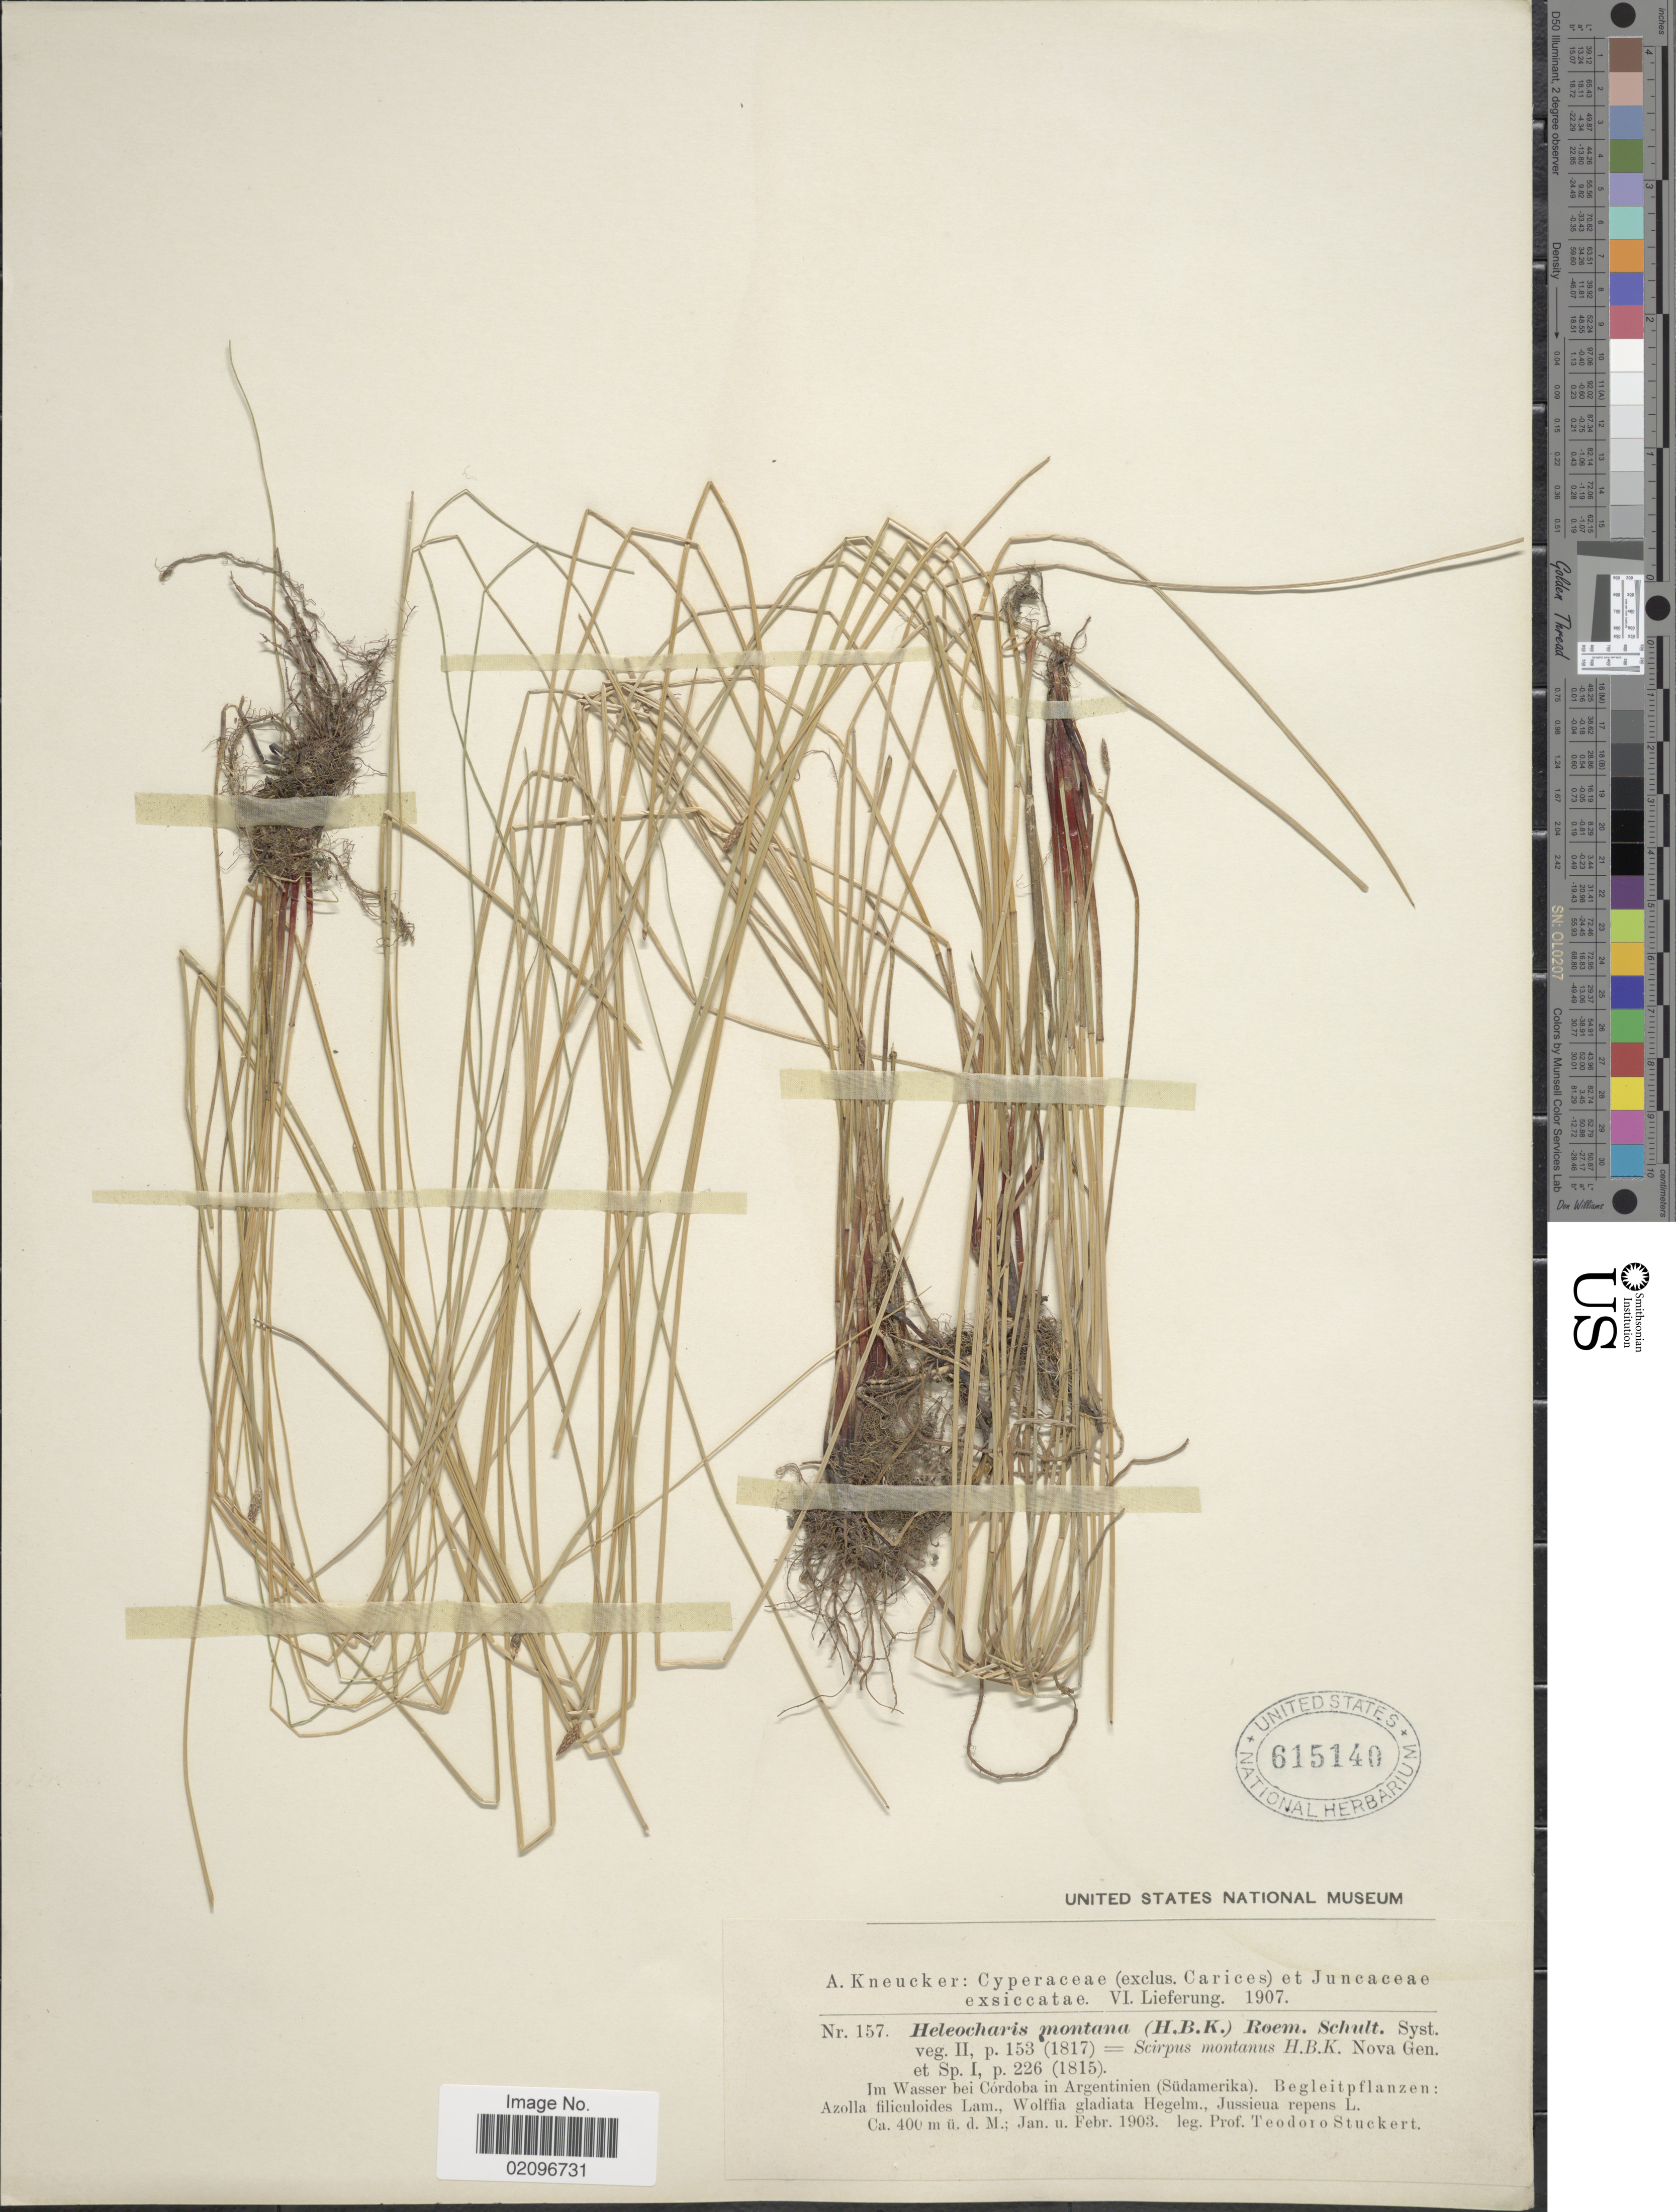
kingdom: Plantae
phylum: Tracheophyta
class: Liliopsida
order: Poales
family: Cyperaceae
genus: Eleocharis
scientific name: Eleocharis montana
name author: (Kunth) Roem. & Schult.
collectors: T. Stuckert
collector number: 157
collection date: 1903-02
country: Argentina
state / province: Cordoba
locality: Im Wasser bei Cordoba in Argentinien (Sudamerika).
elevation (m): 400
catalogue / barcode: US 615140